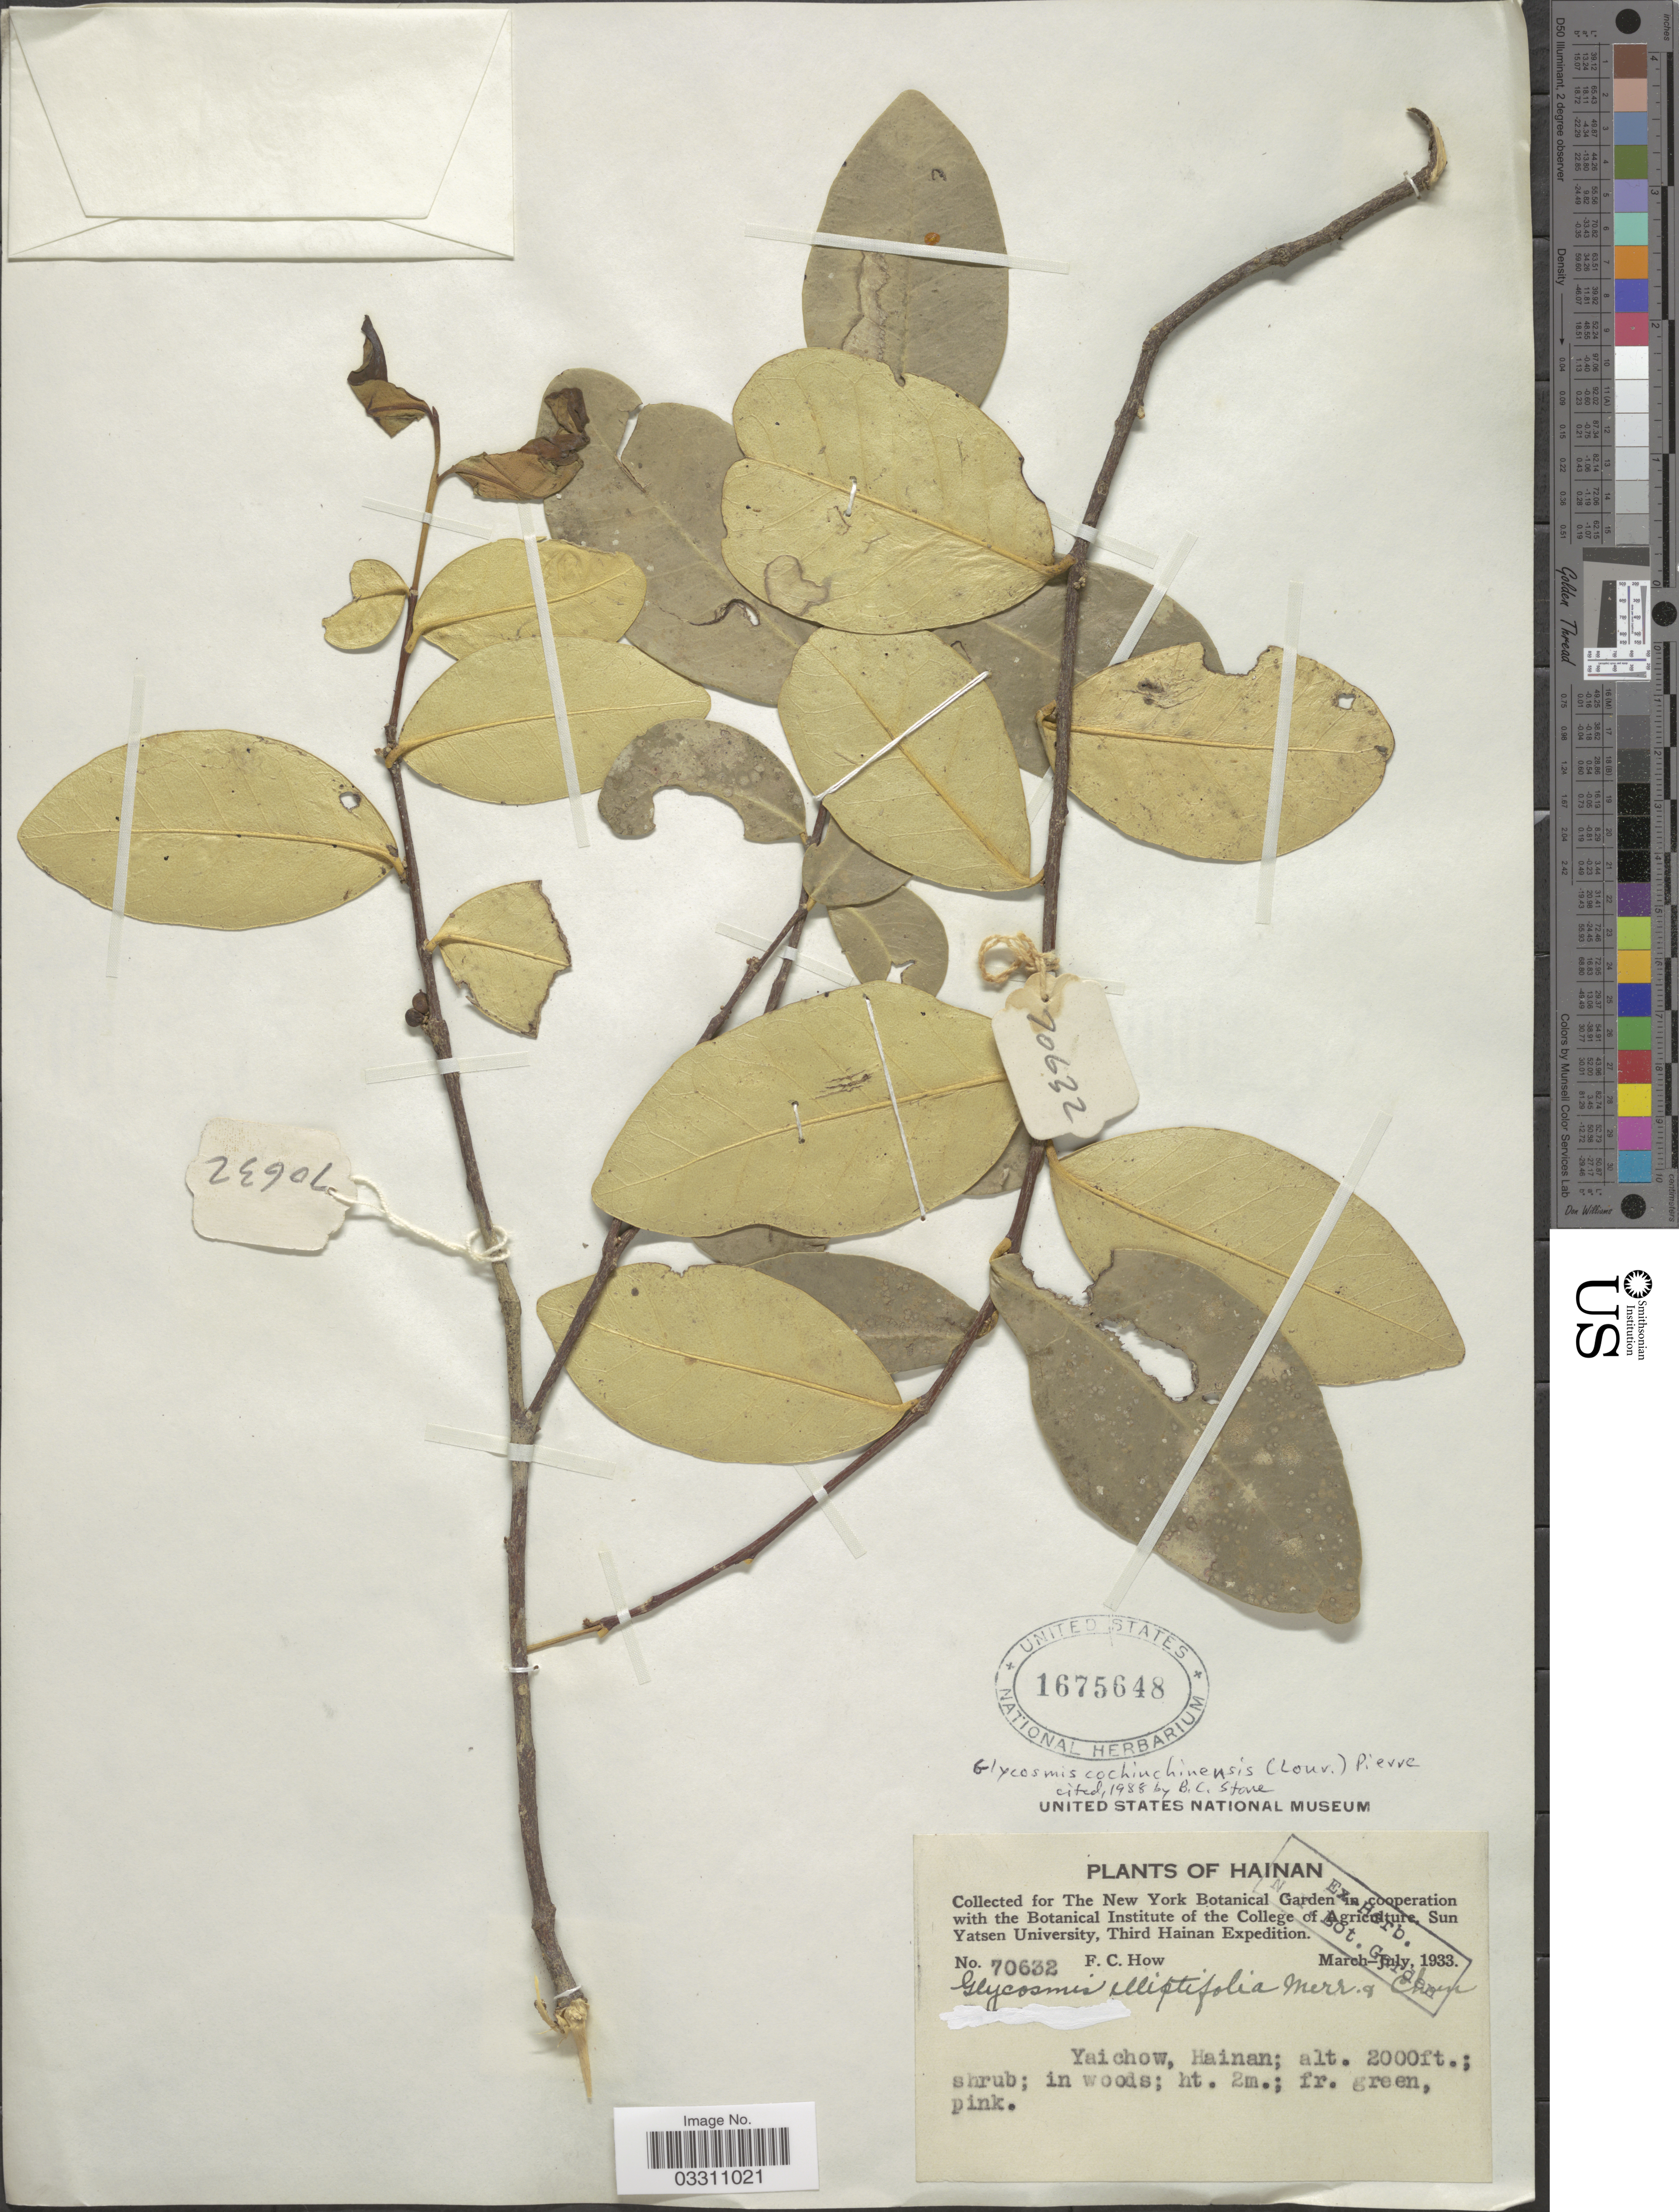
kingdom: Plantae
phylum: Tracheophyta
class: Magnoliopsida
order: Sapindales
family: Rutaceae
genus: Glycosmis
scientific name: Glycosmis cochinchinensis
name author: (Lour.) Pierre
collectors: F. C. How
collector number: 70632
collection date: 1933-03/1933-07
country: China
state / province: Hainan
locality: Yaichow.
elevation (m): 610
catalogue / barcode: US 1675648